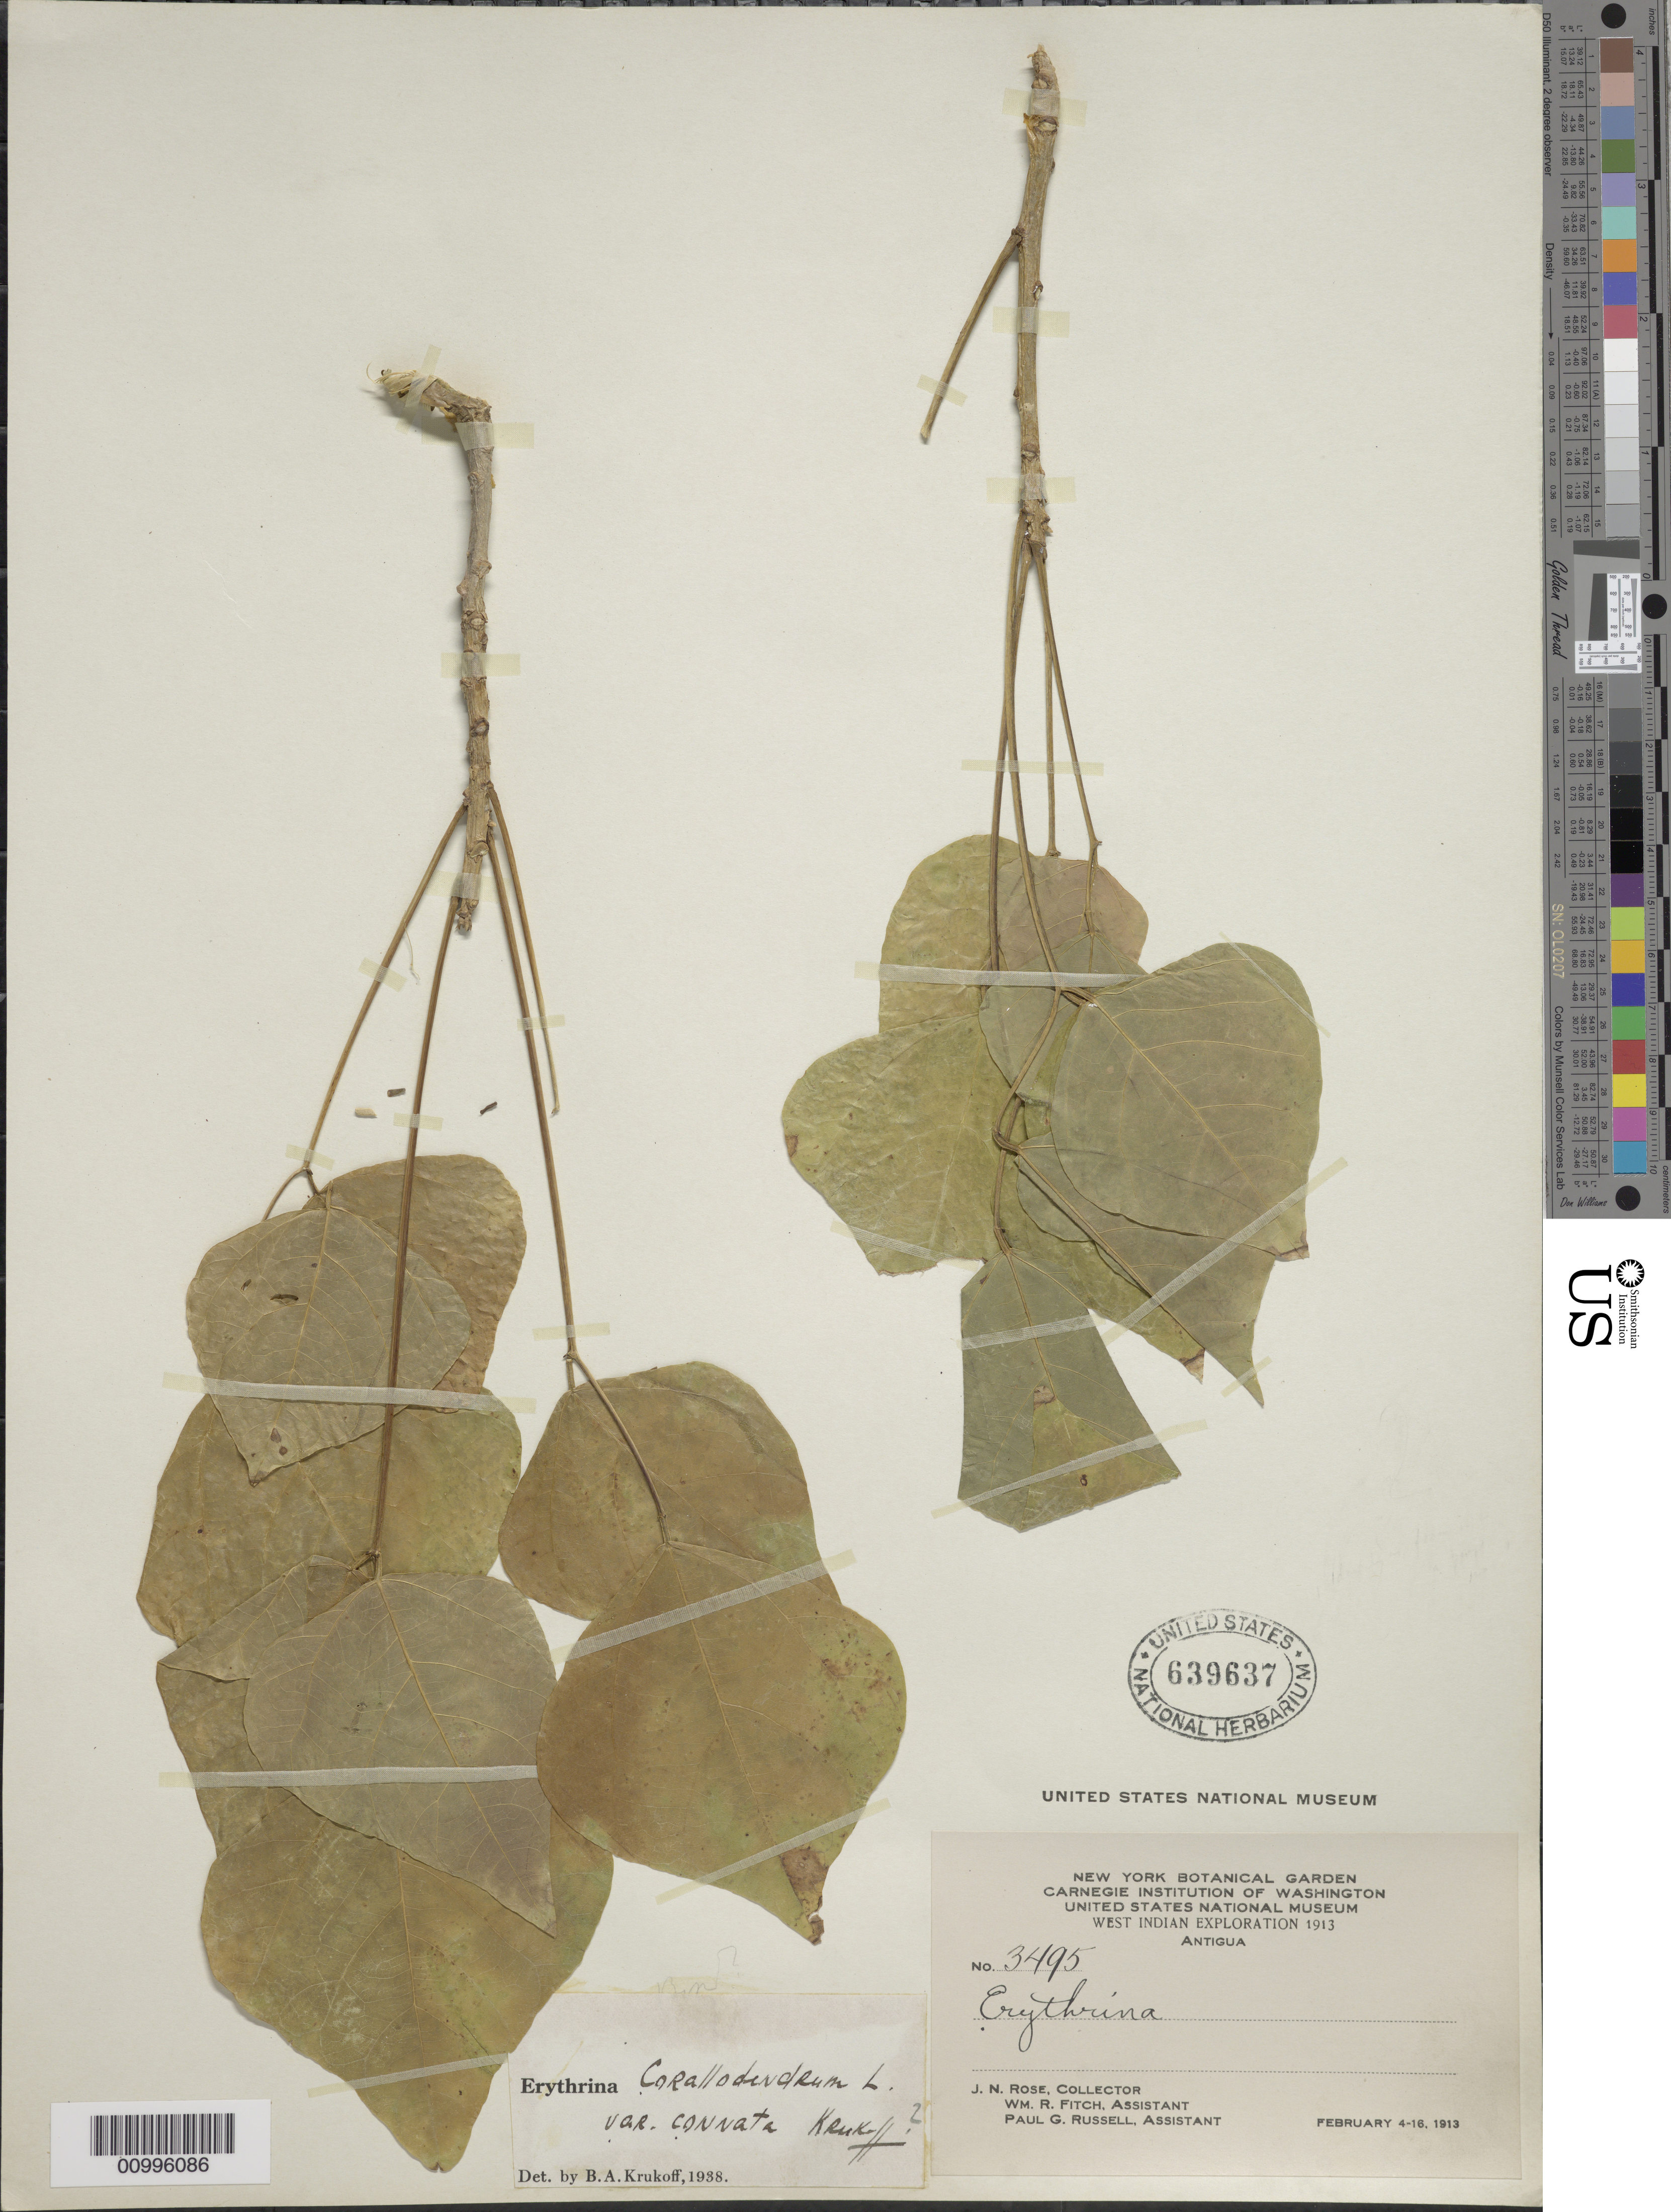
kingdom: Plantae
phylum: Tracheophyta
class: Magnoliopsida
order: Fabales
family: Fabaceae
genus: Erythrina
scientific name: Erythrina corallodendron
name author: L.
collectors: J. N. Rose, W. R. Fitch & P. G. Russell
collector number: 3495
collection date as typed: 04 Feb 1913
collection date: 1913-02-04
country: Antigua and Barbuda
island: Antigua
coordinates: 0 N, 0 E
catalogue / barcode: US 639637